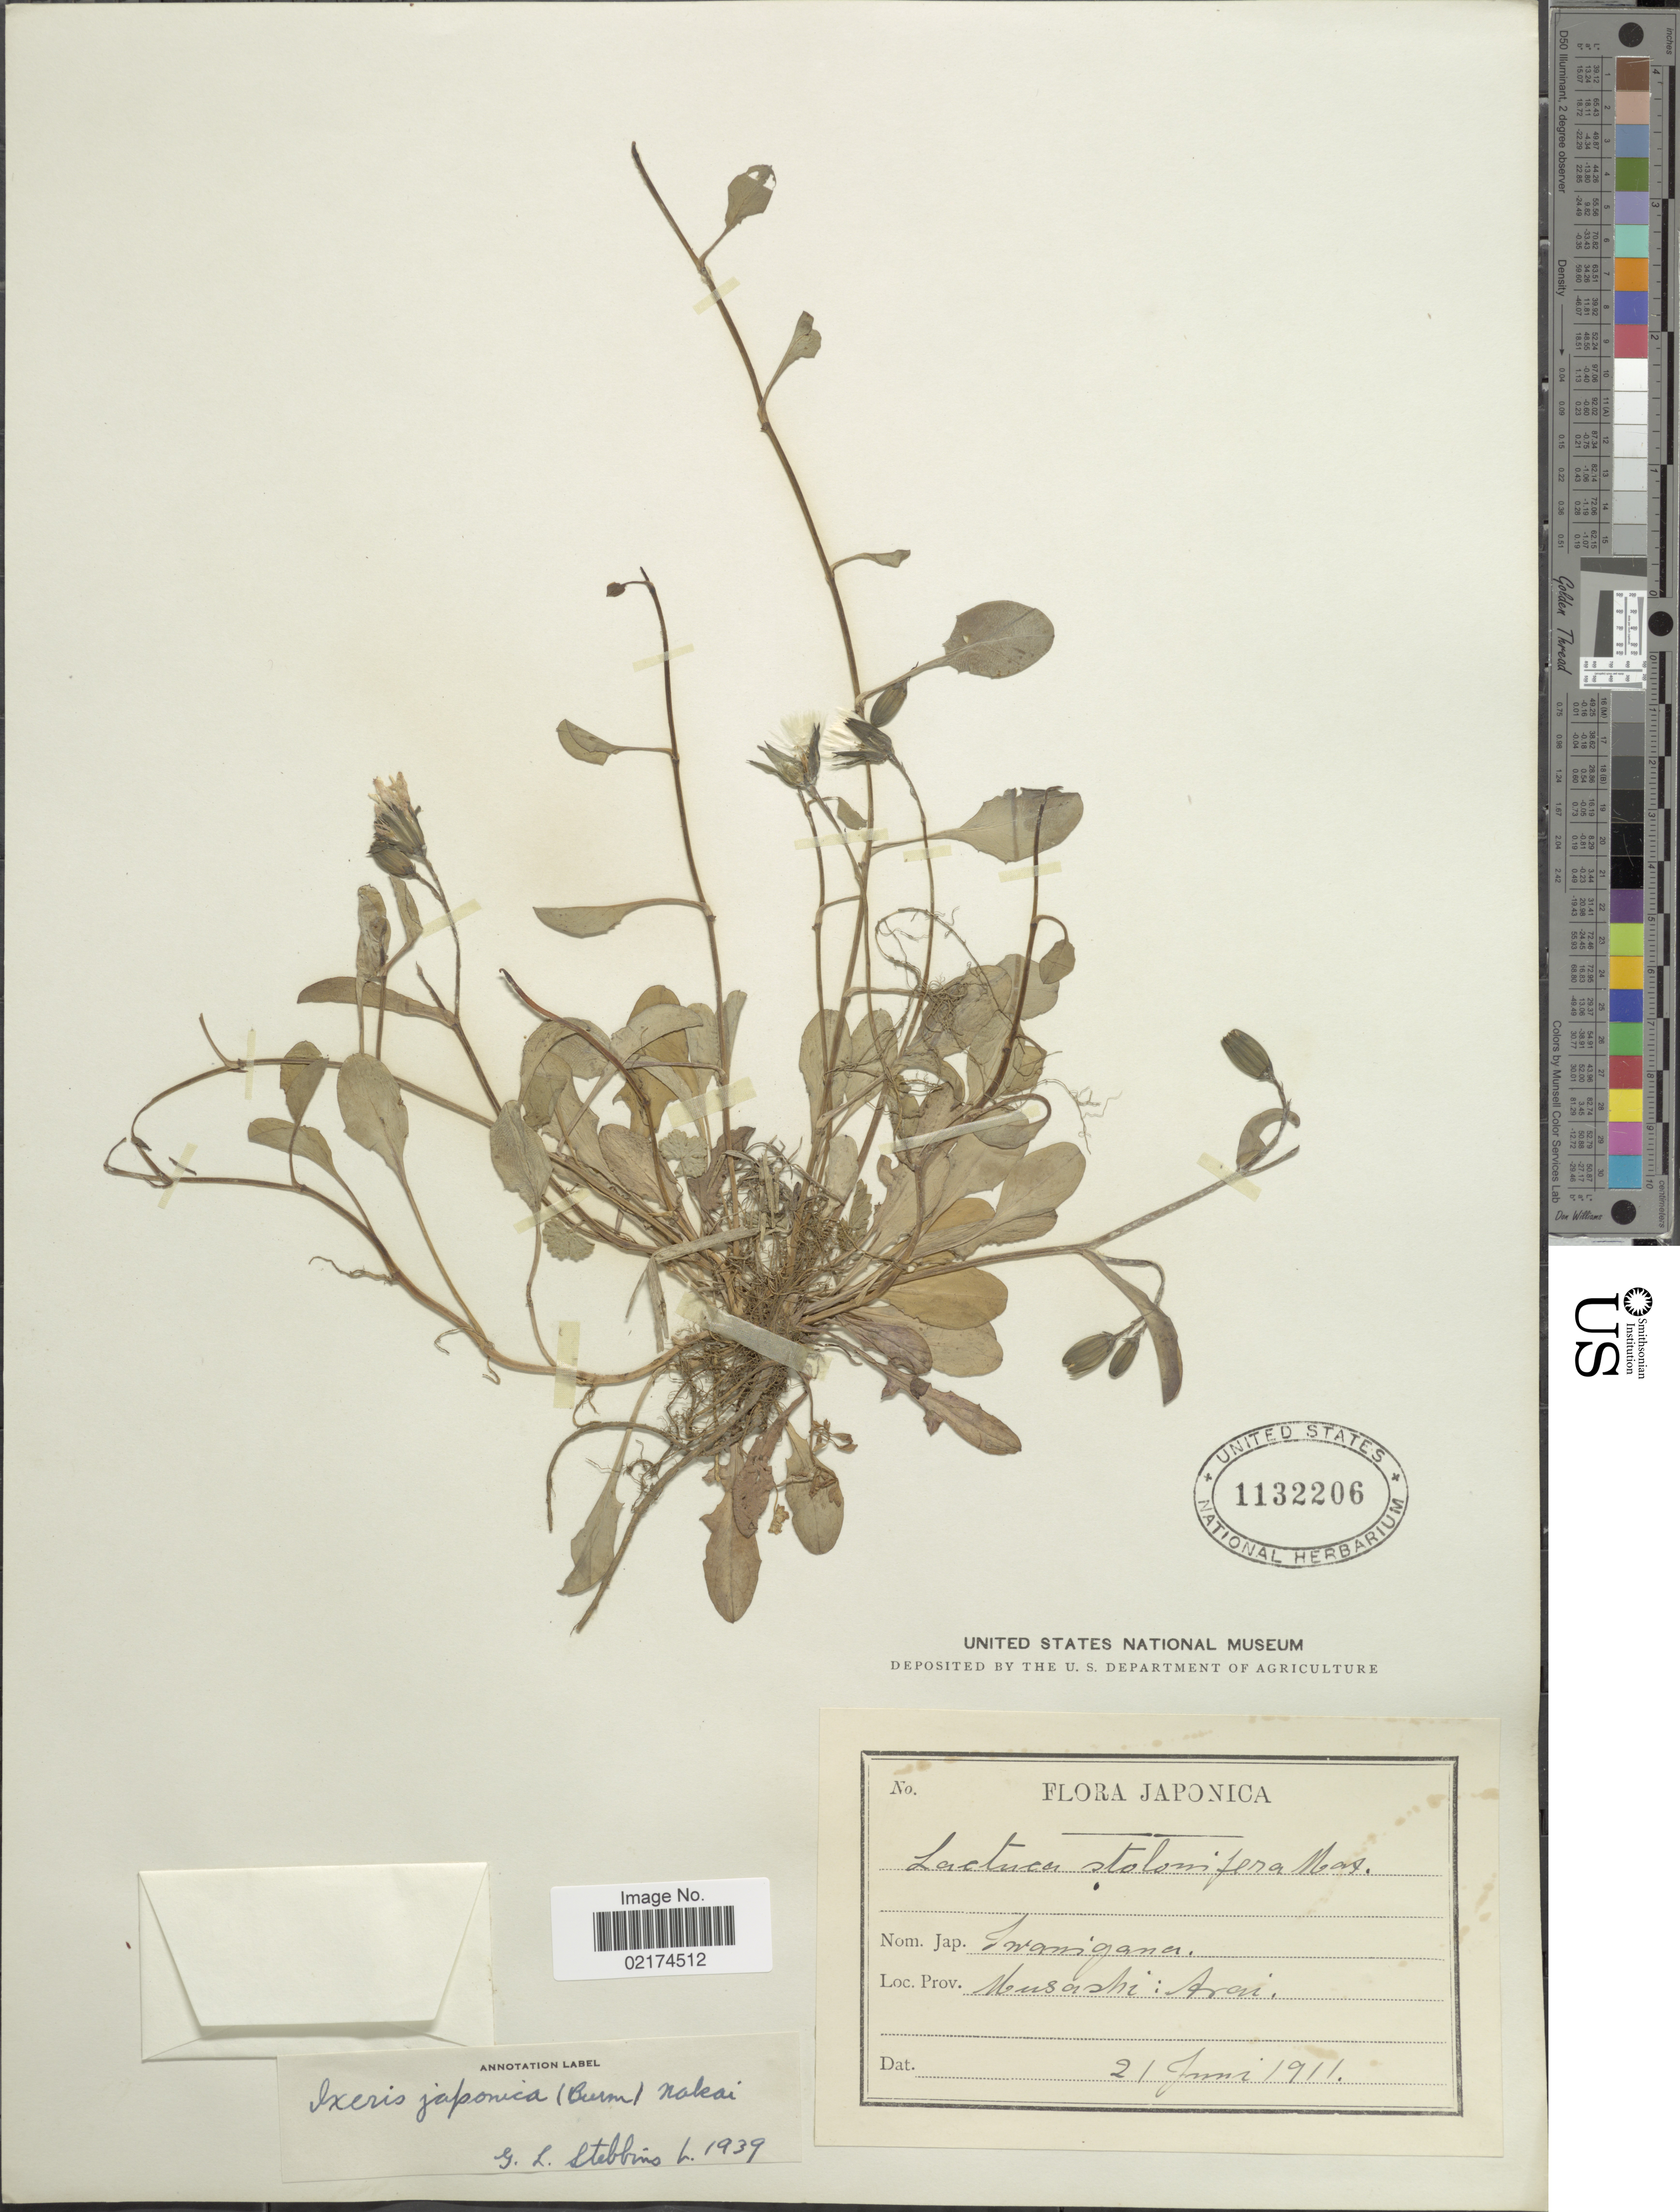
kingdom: Plantae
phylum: Tracheophyta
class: Magnoliopsida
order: Asterales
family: Asteraceae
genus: Ixeris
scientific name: Ixeris debilis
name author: (Thunb.) A. Gray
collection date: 1911-06-21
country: Japan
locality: Musashi: Arai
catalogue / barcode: US 1132206